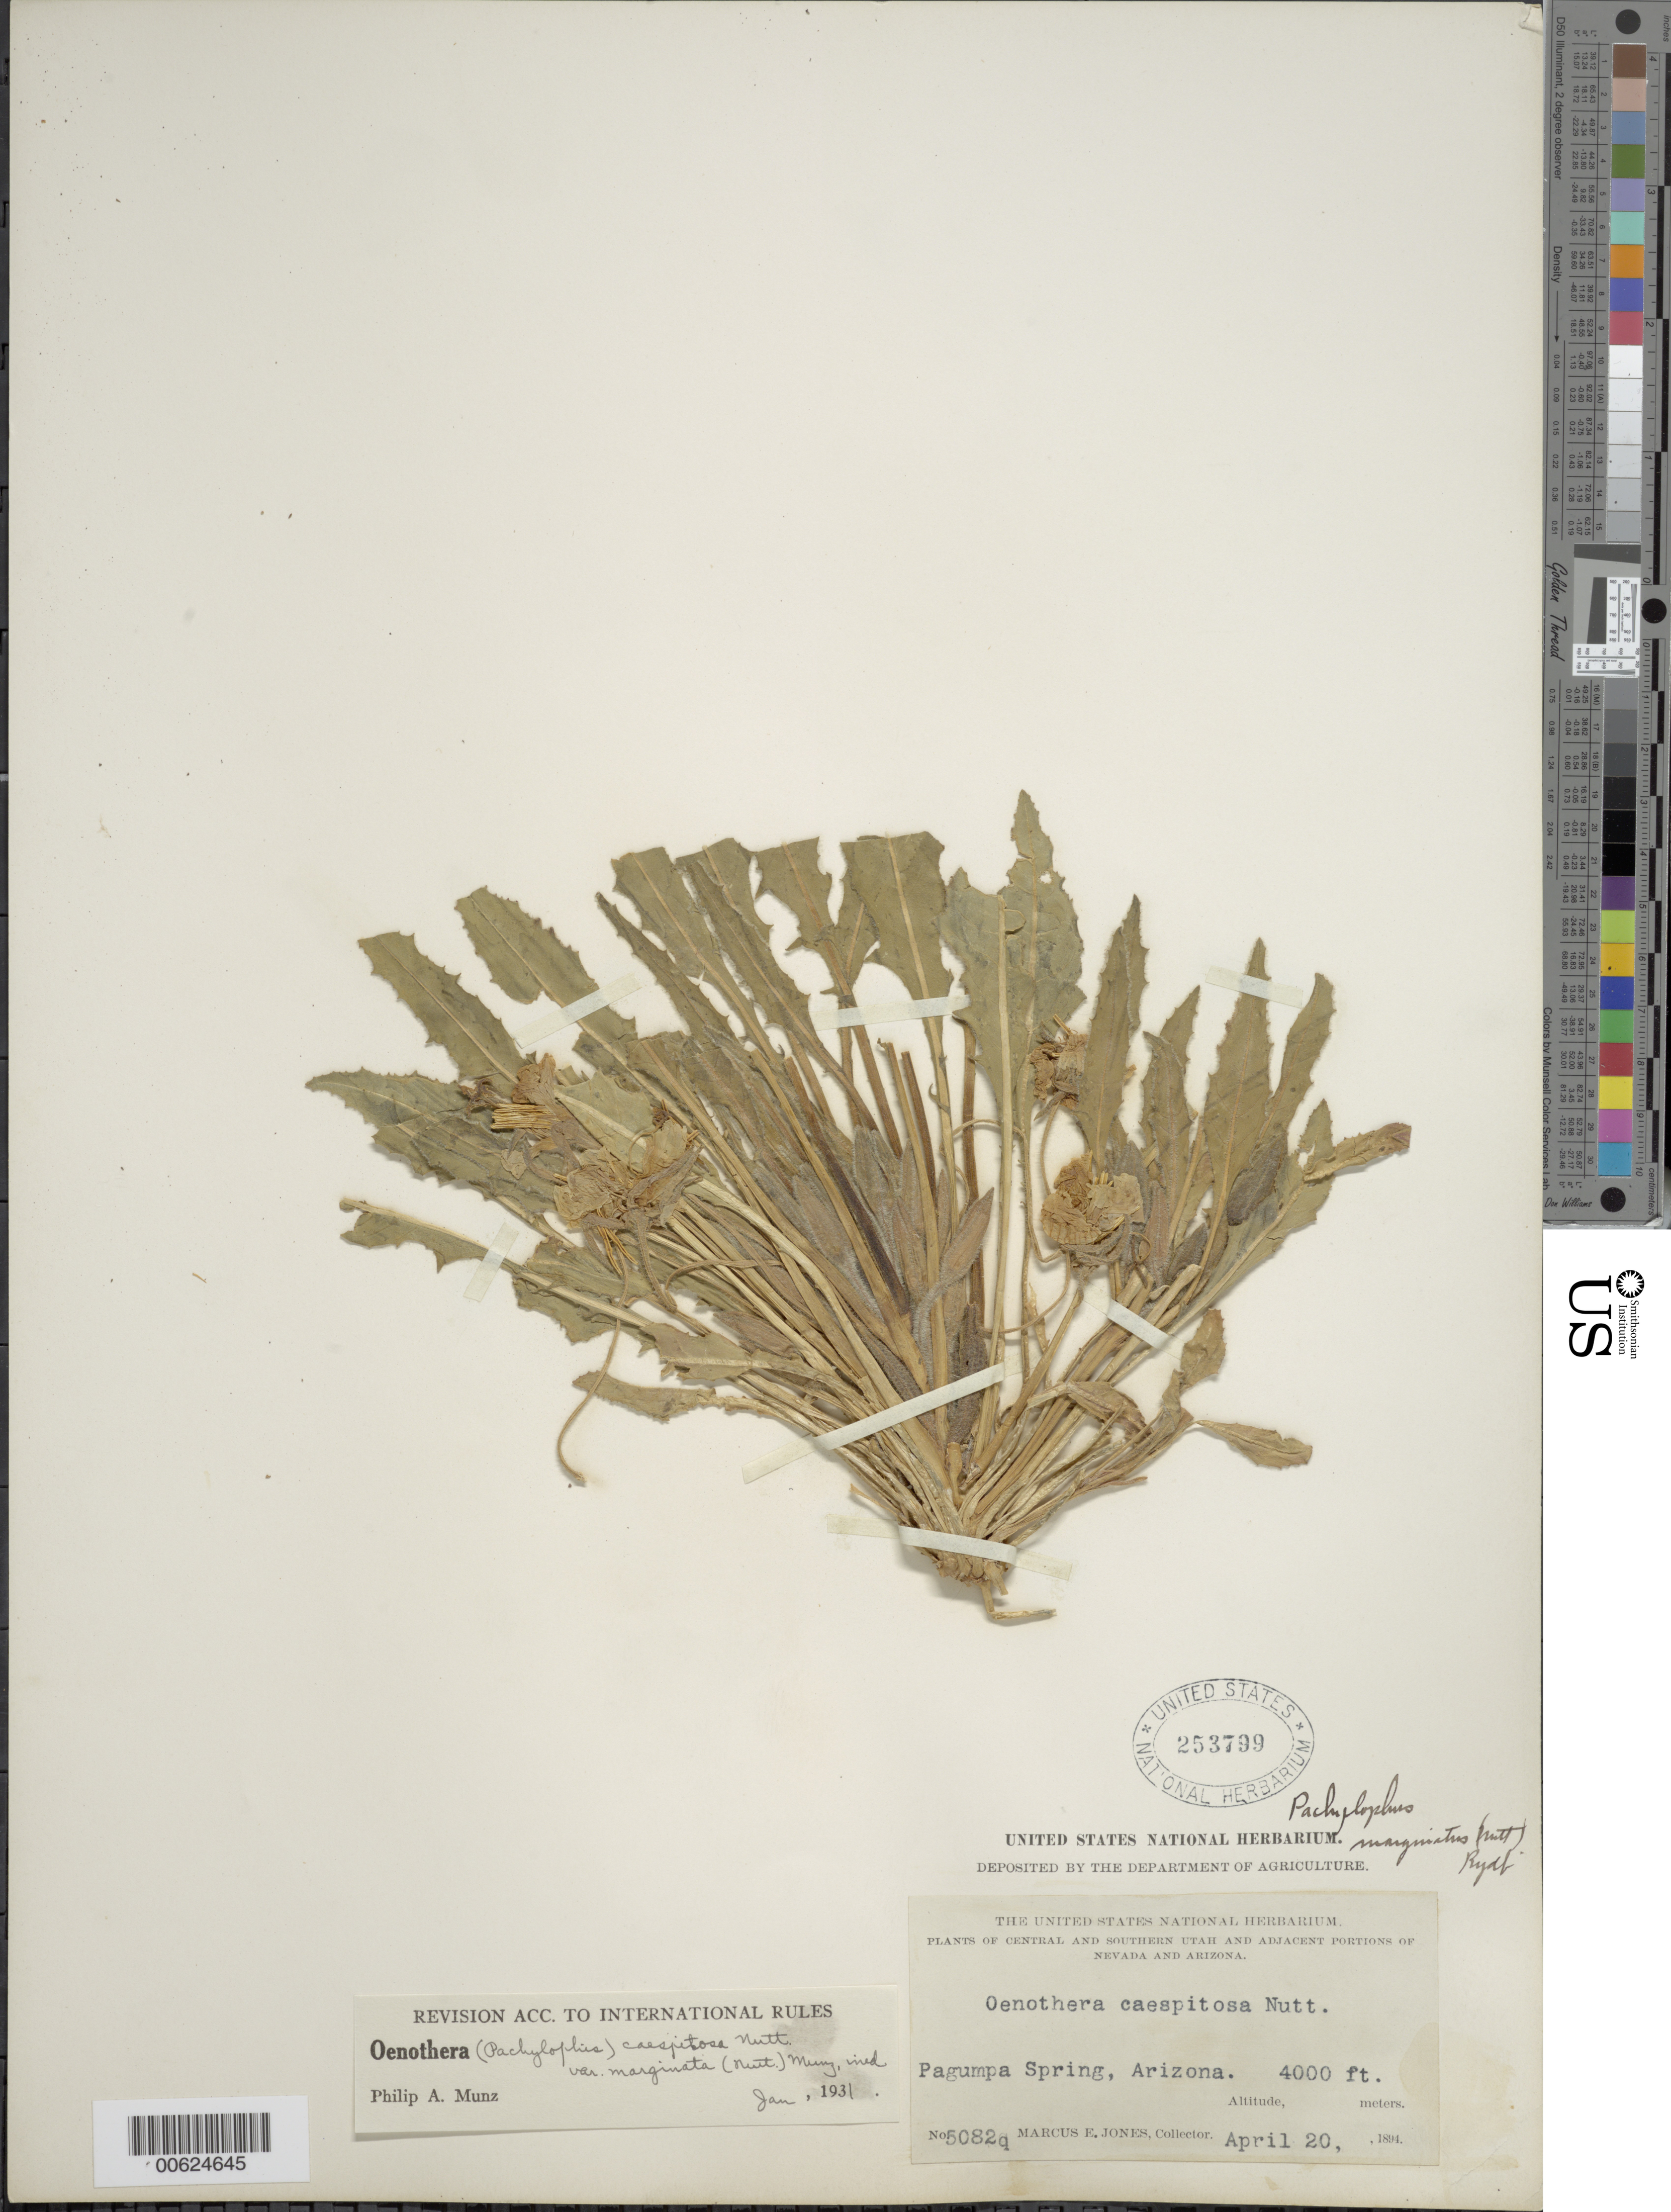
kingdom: Plantae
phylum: Tracheophyta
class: Magnoliopsida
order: Myrtales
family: Onagraceae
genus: Oenothera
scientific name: Oenothera cespitosa subsp. marginata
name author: (Nutt. ex Hook. & Arn.) Munz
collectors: M. E. Jones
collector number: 5082q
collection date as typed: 20 Apr 1894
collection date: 1894-04-20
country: United States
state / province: Arizona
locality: Pagumpa Spring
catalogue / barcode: US 253799